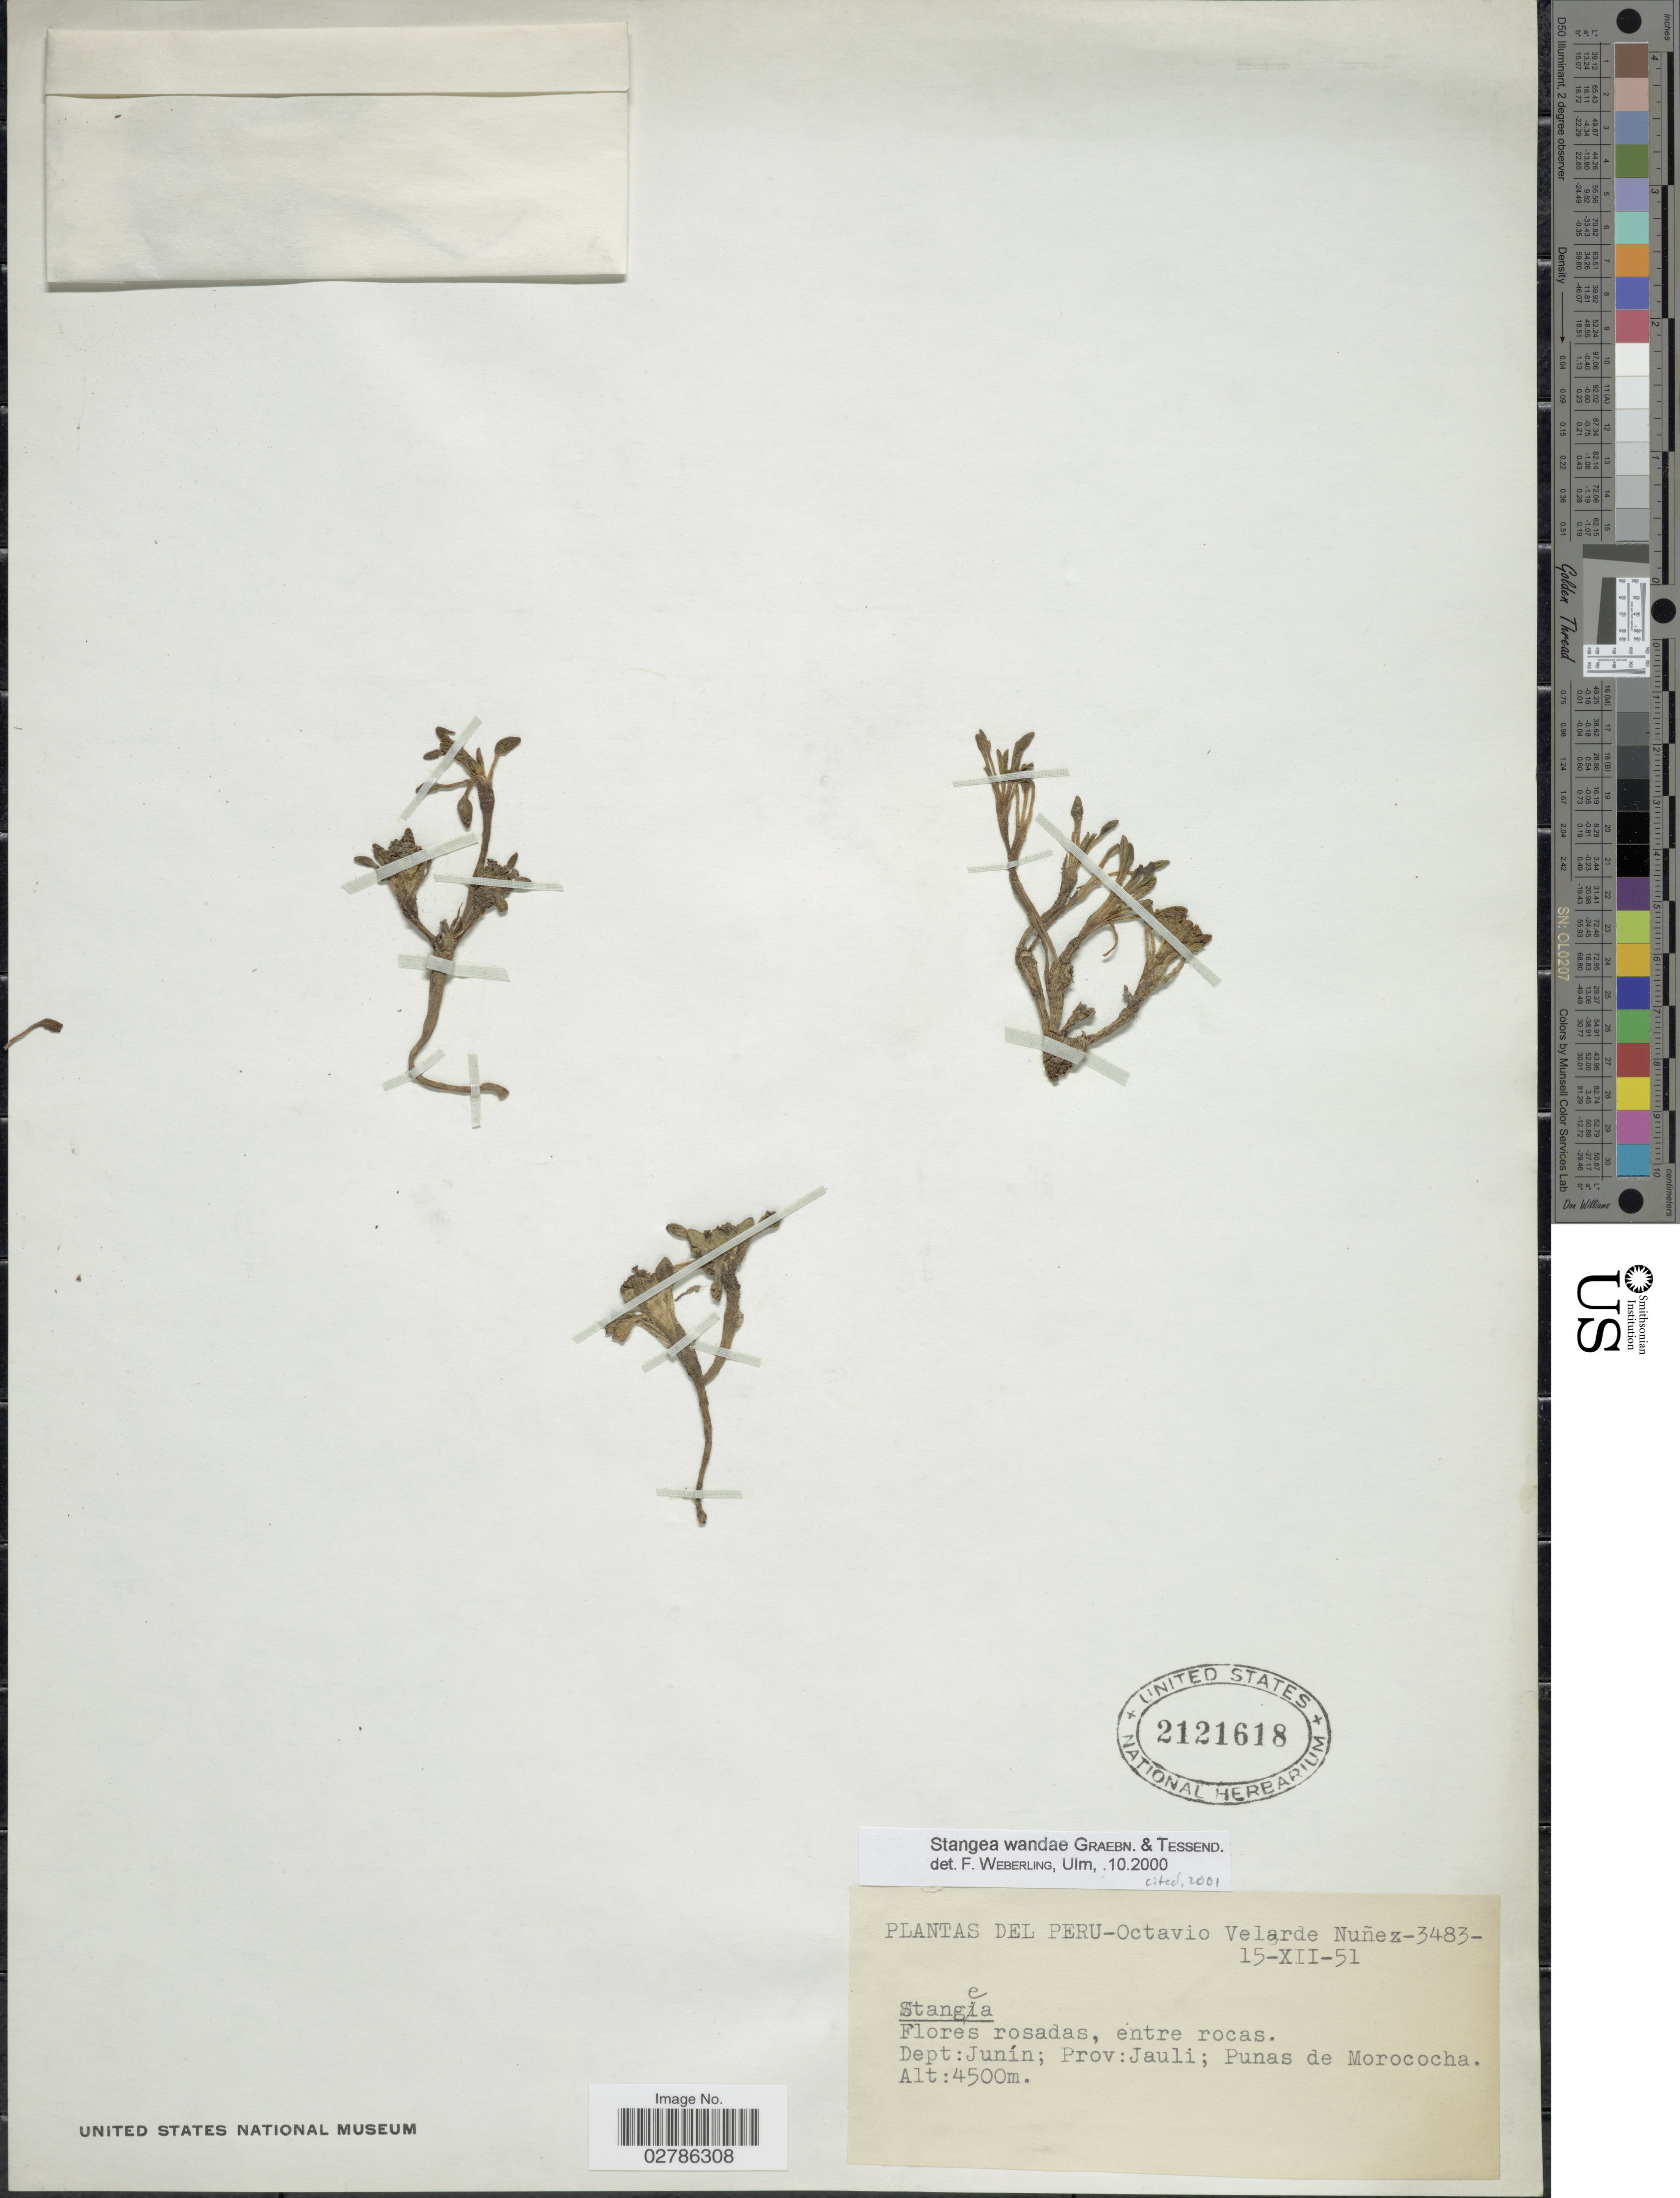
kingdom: Plantae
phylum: Tracheophyta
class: Magnoliopsida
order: Dipsacales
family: Caprifoliaceae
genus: Stangea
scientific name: Stangea wandae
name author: Graebn.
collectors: O. Velarde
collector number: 3483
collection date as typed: Transcribed d/m/y: 15/12/51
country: Peru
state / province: Junín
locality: Dept. Junín, Prov. Jauli, Punas de Morococha.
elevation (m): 4500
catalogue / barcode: US 2121618